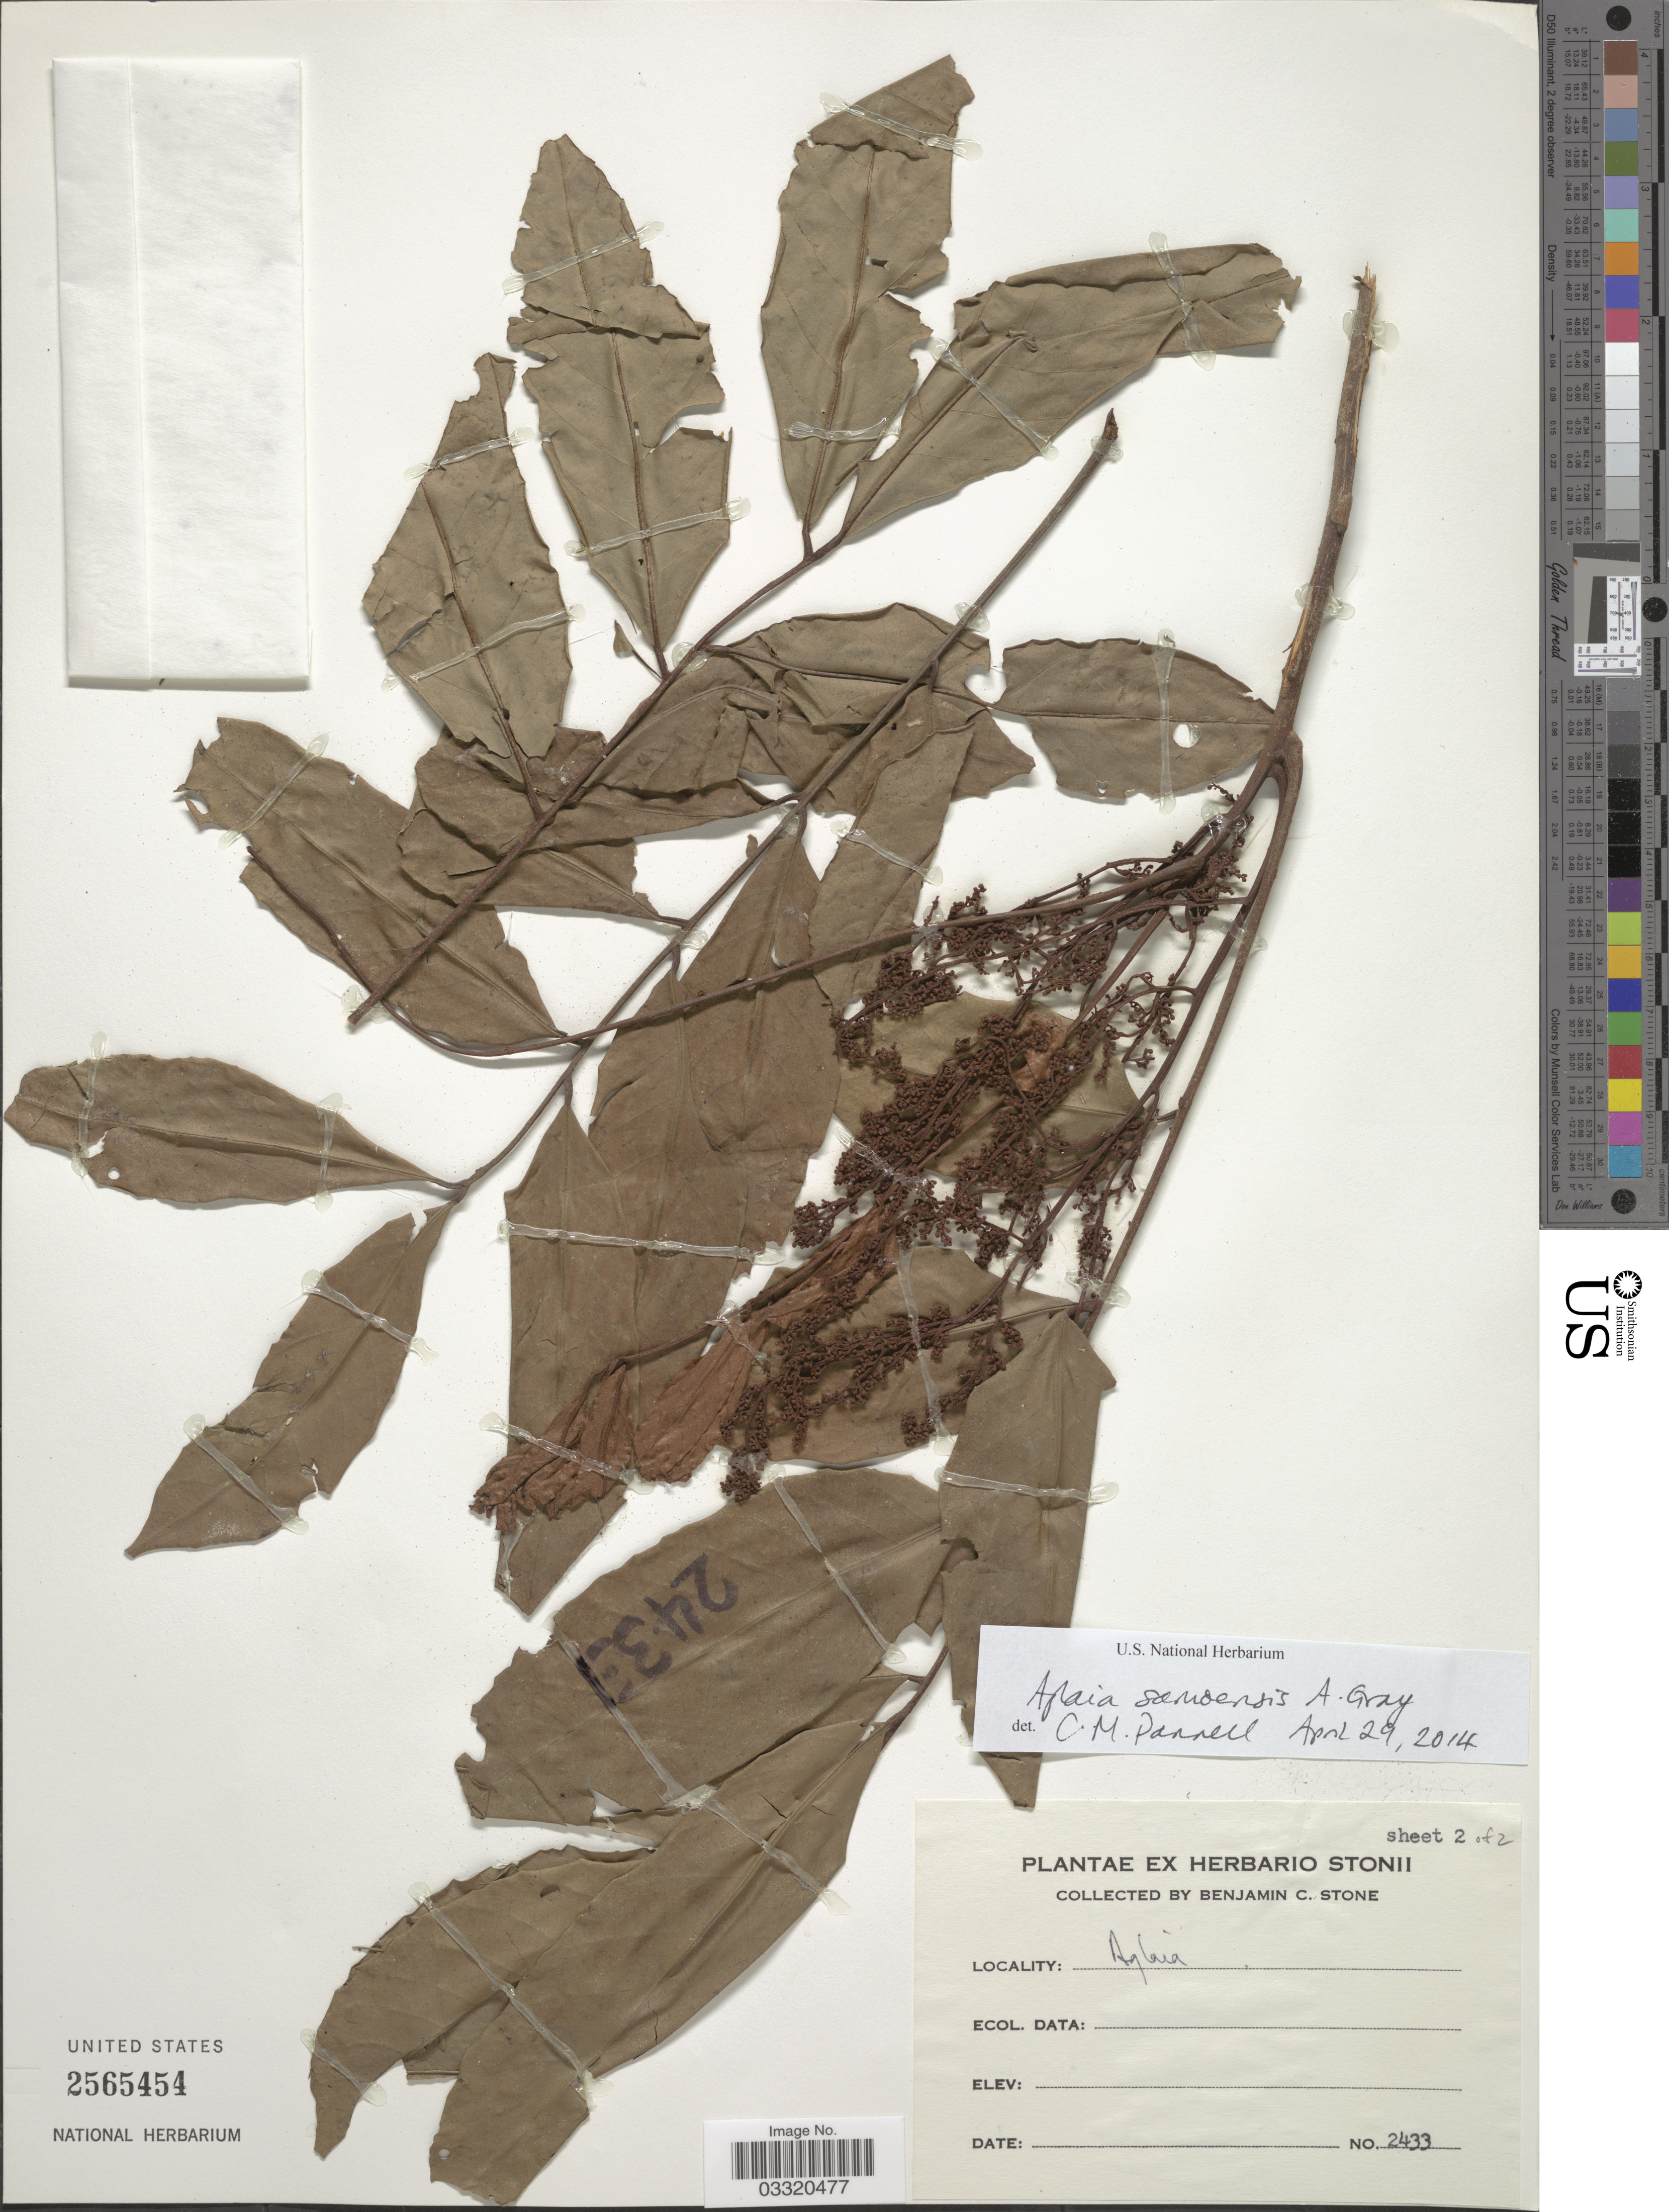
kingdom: Plantae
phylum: Tracheophyta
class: Magnoliopsida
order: Sapindales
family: Meliaceae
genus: Aglaia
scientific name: Aglaia samoensis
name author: A. Gray in Wilkes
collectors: B. C. Stone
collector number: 2433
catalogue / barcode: US 2565454